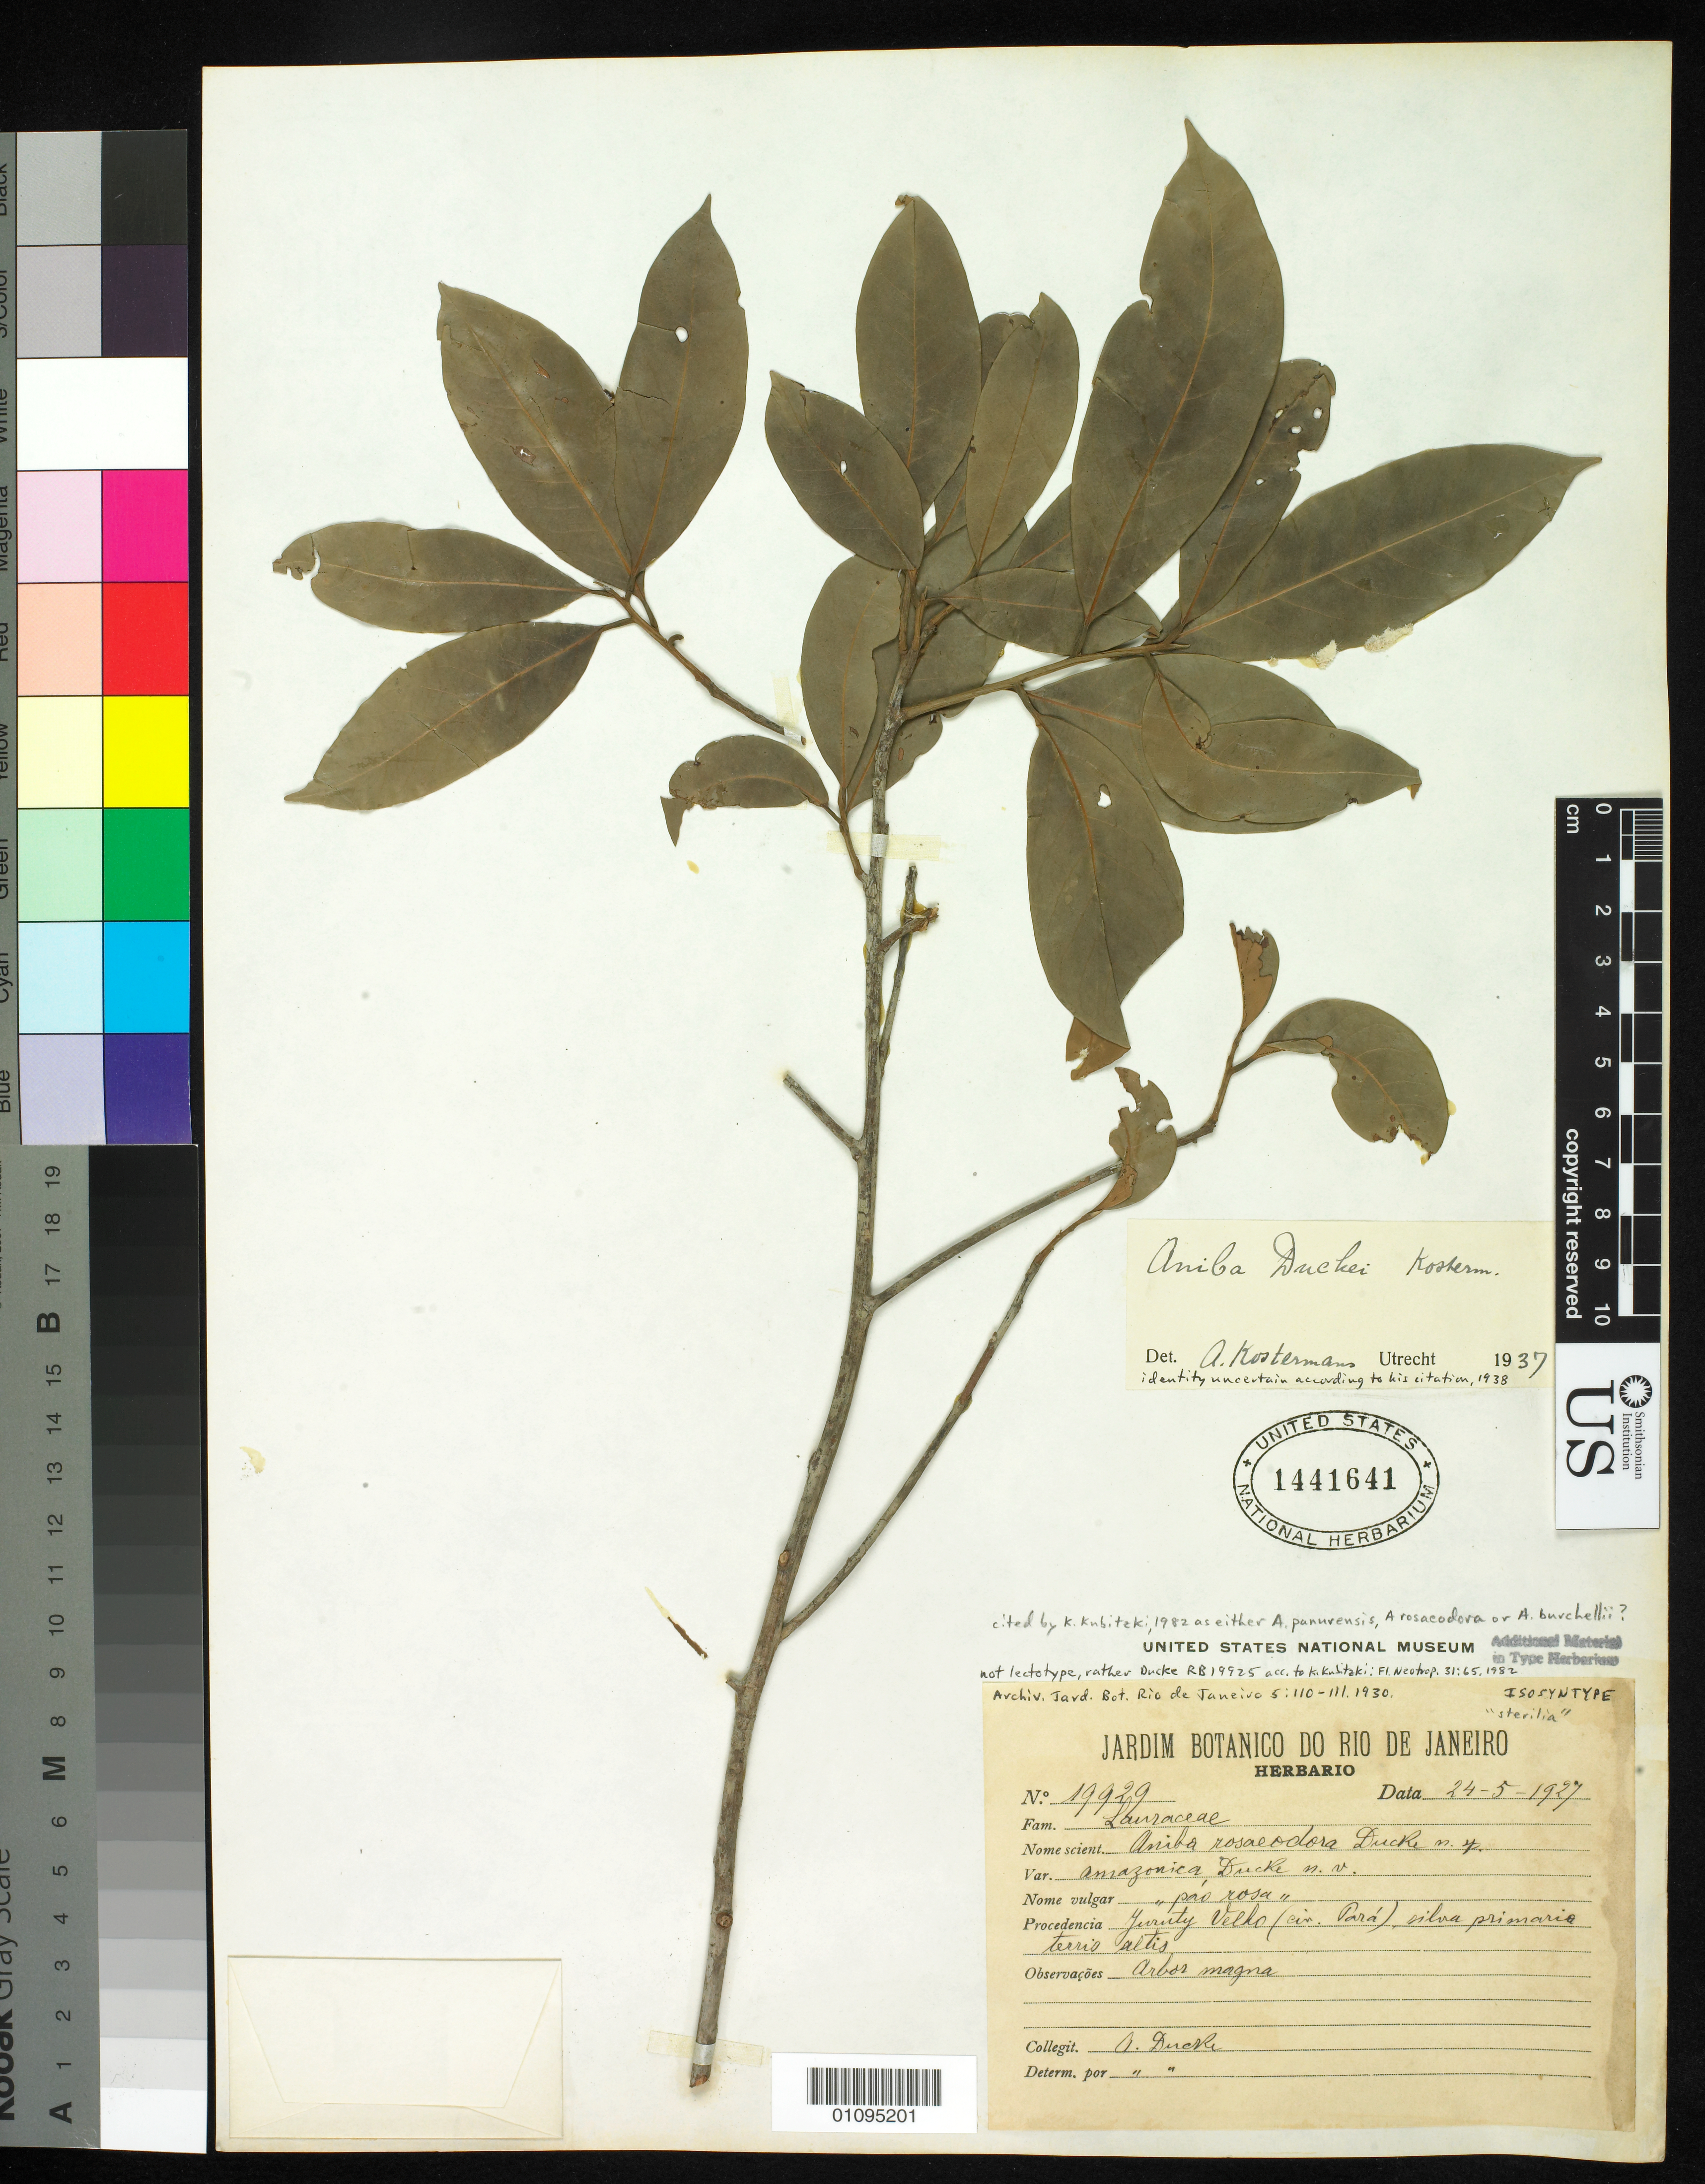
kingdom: Plantae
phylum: Tracheophyta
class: Magnoliopsida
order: Laurales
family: Lauraceae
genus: Aniba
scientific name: Aniba rosaeodora var. amazonica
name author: Ducke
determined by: Ducke, A.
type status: Isosyntype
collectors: A. Ducke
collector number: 19929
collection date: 1927-05-24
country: Brazil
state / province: Pará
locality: Juruty Velho.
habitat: Silva primaria terro altis.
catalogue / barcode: US 1441641